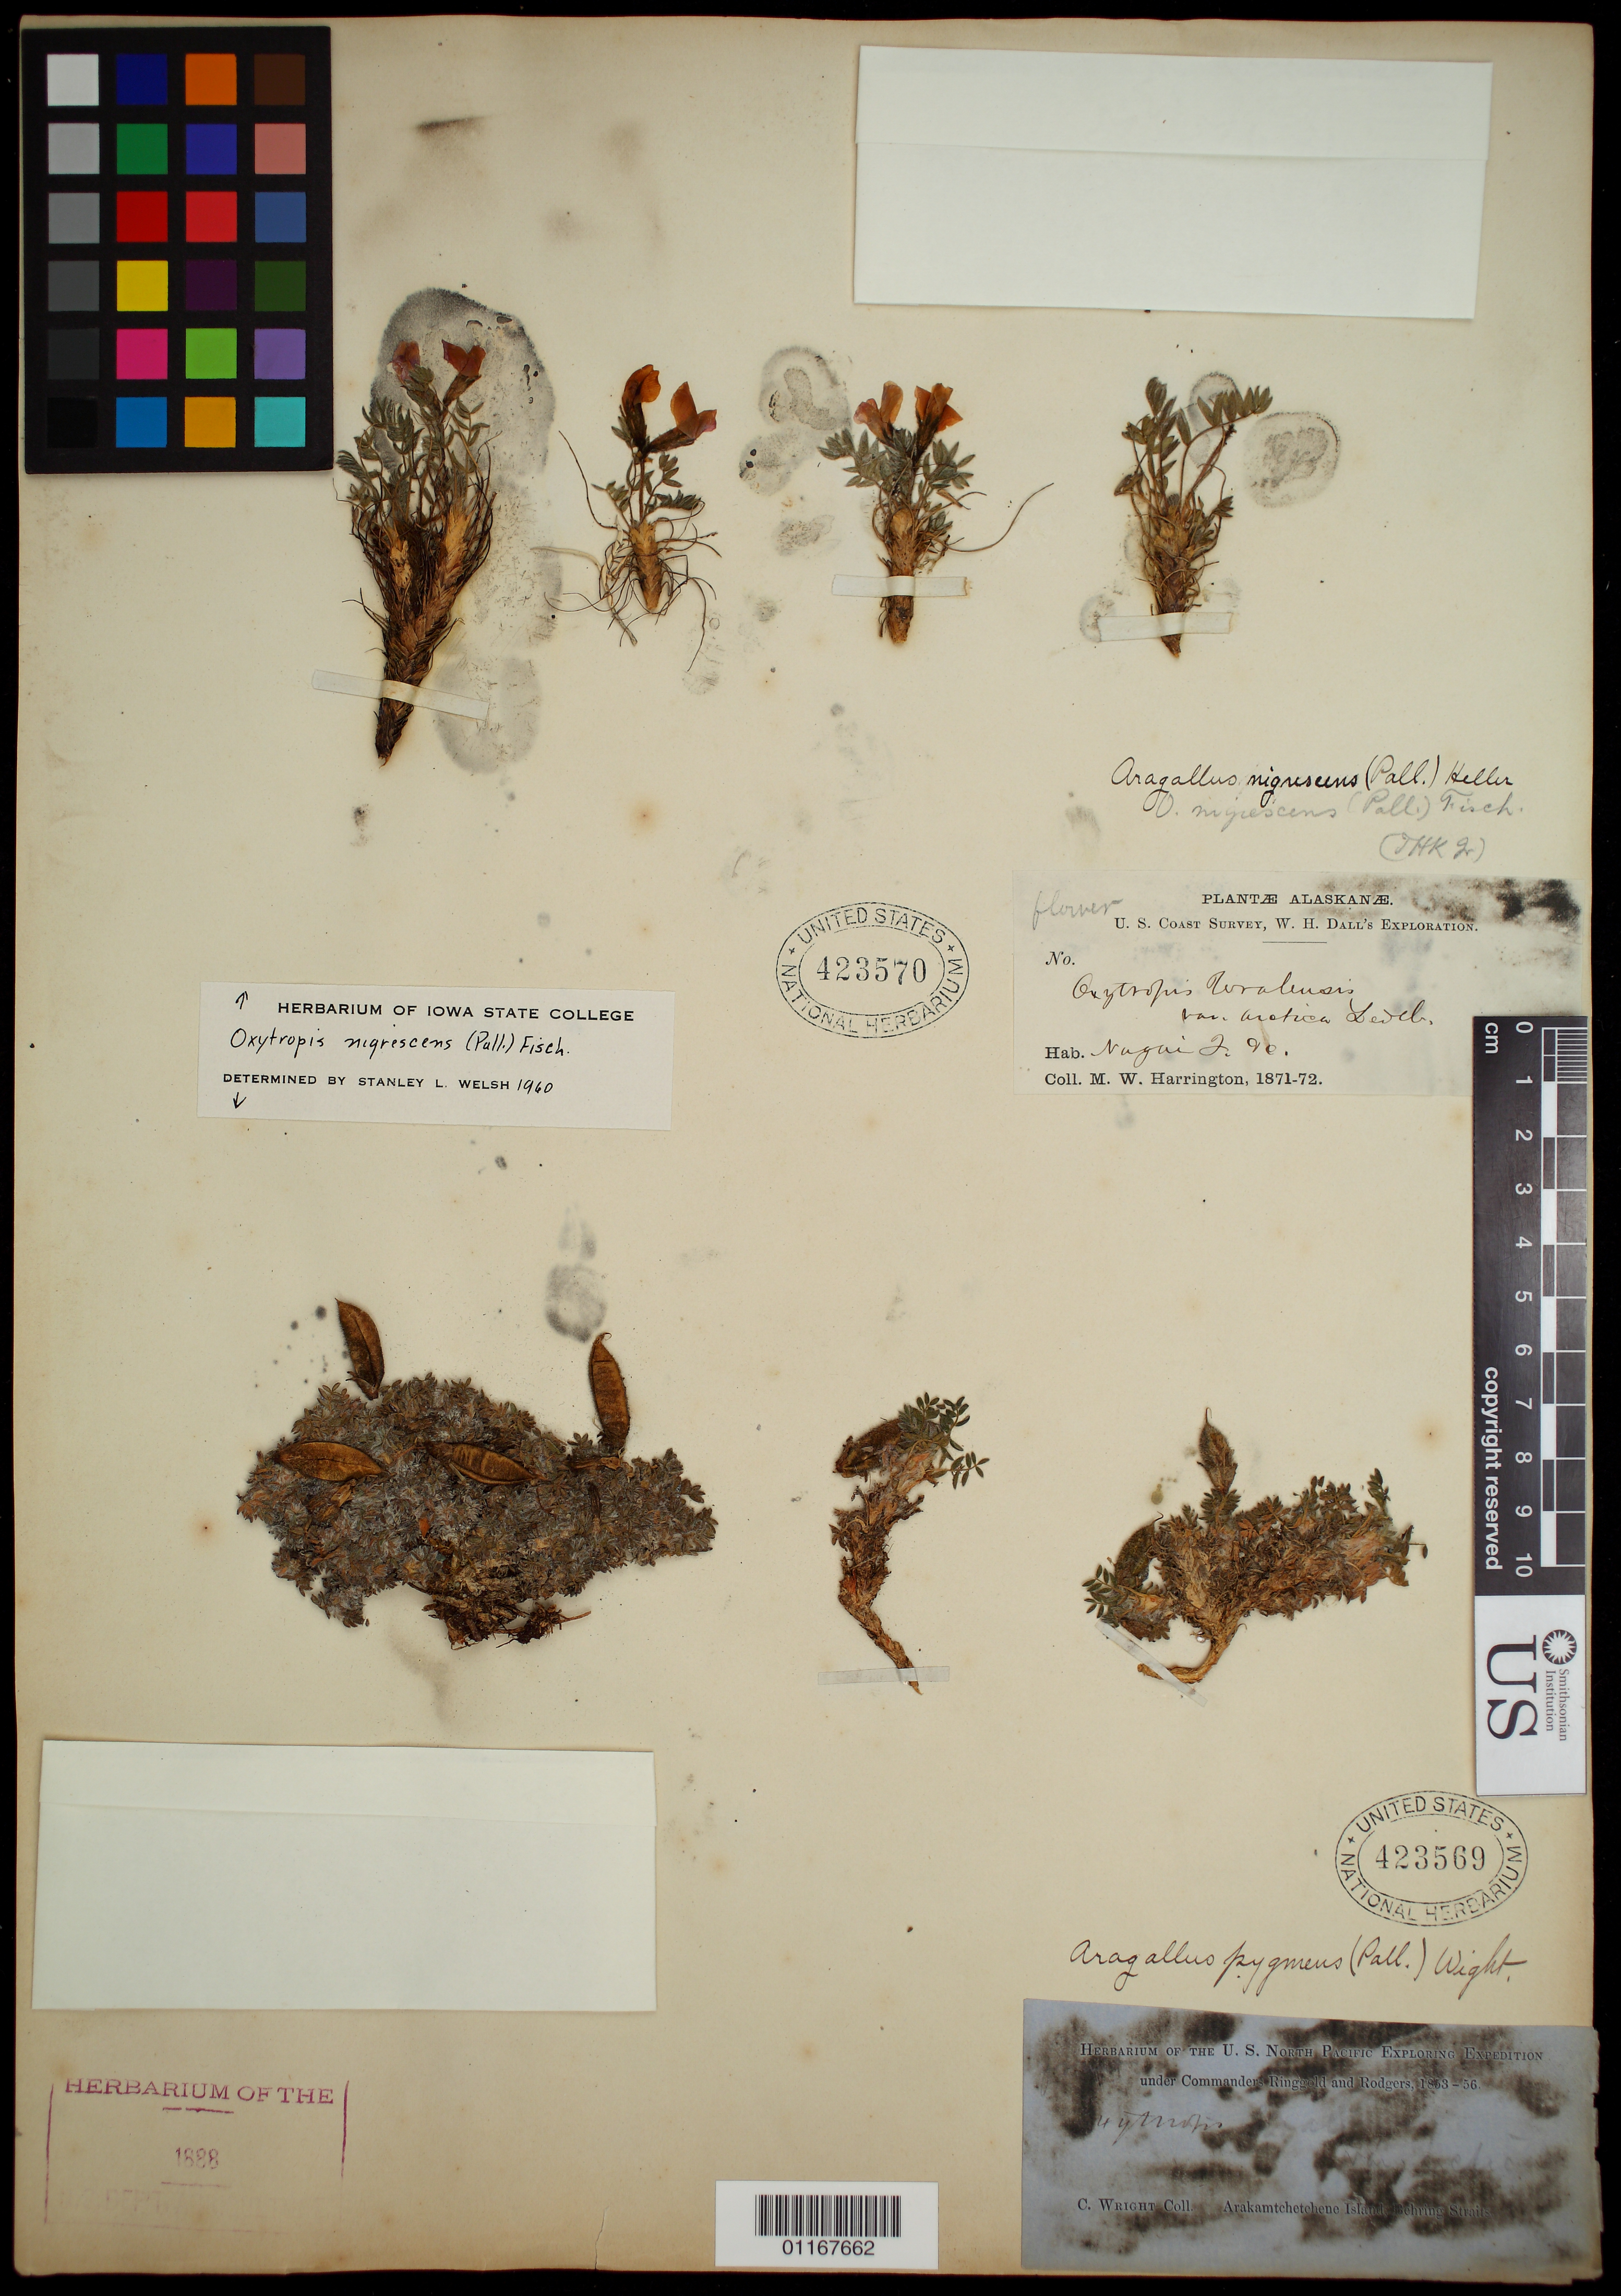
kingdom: Plantae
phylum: Tracheophyta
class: Magnoliopsida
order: Fabales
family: Fabaceae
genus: Oxytropis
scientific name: Oxytropis nigrescens subsp. pygmaea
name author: (Pall.) Hultén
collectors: M. W. Harrington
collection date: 1871/1872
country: United States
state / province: Alaska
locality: Nagai Island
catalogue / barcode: US 423570-2